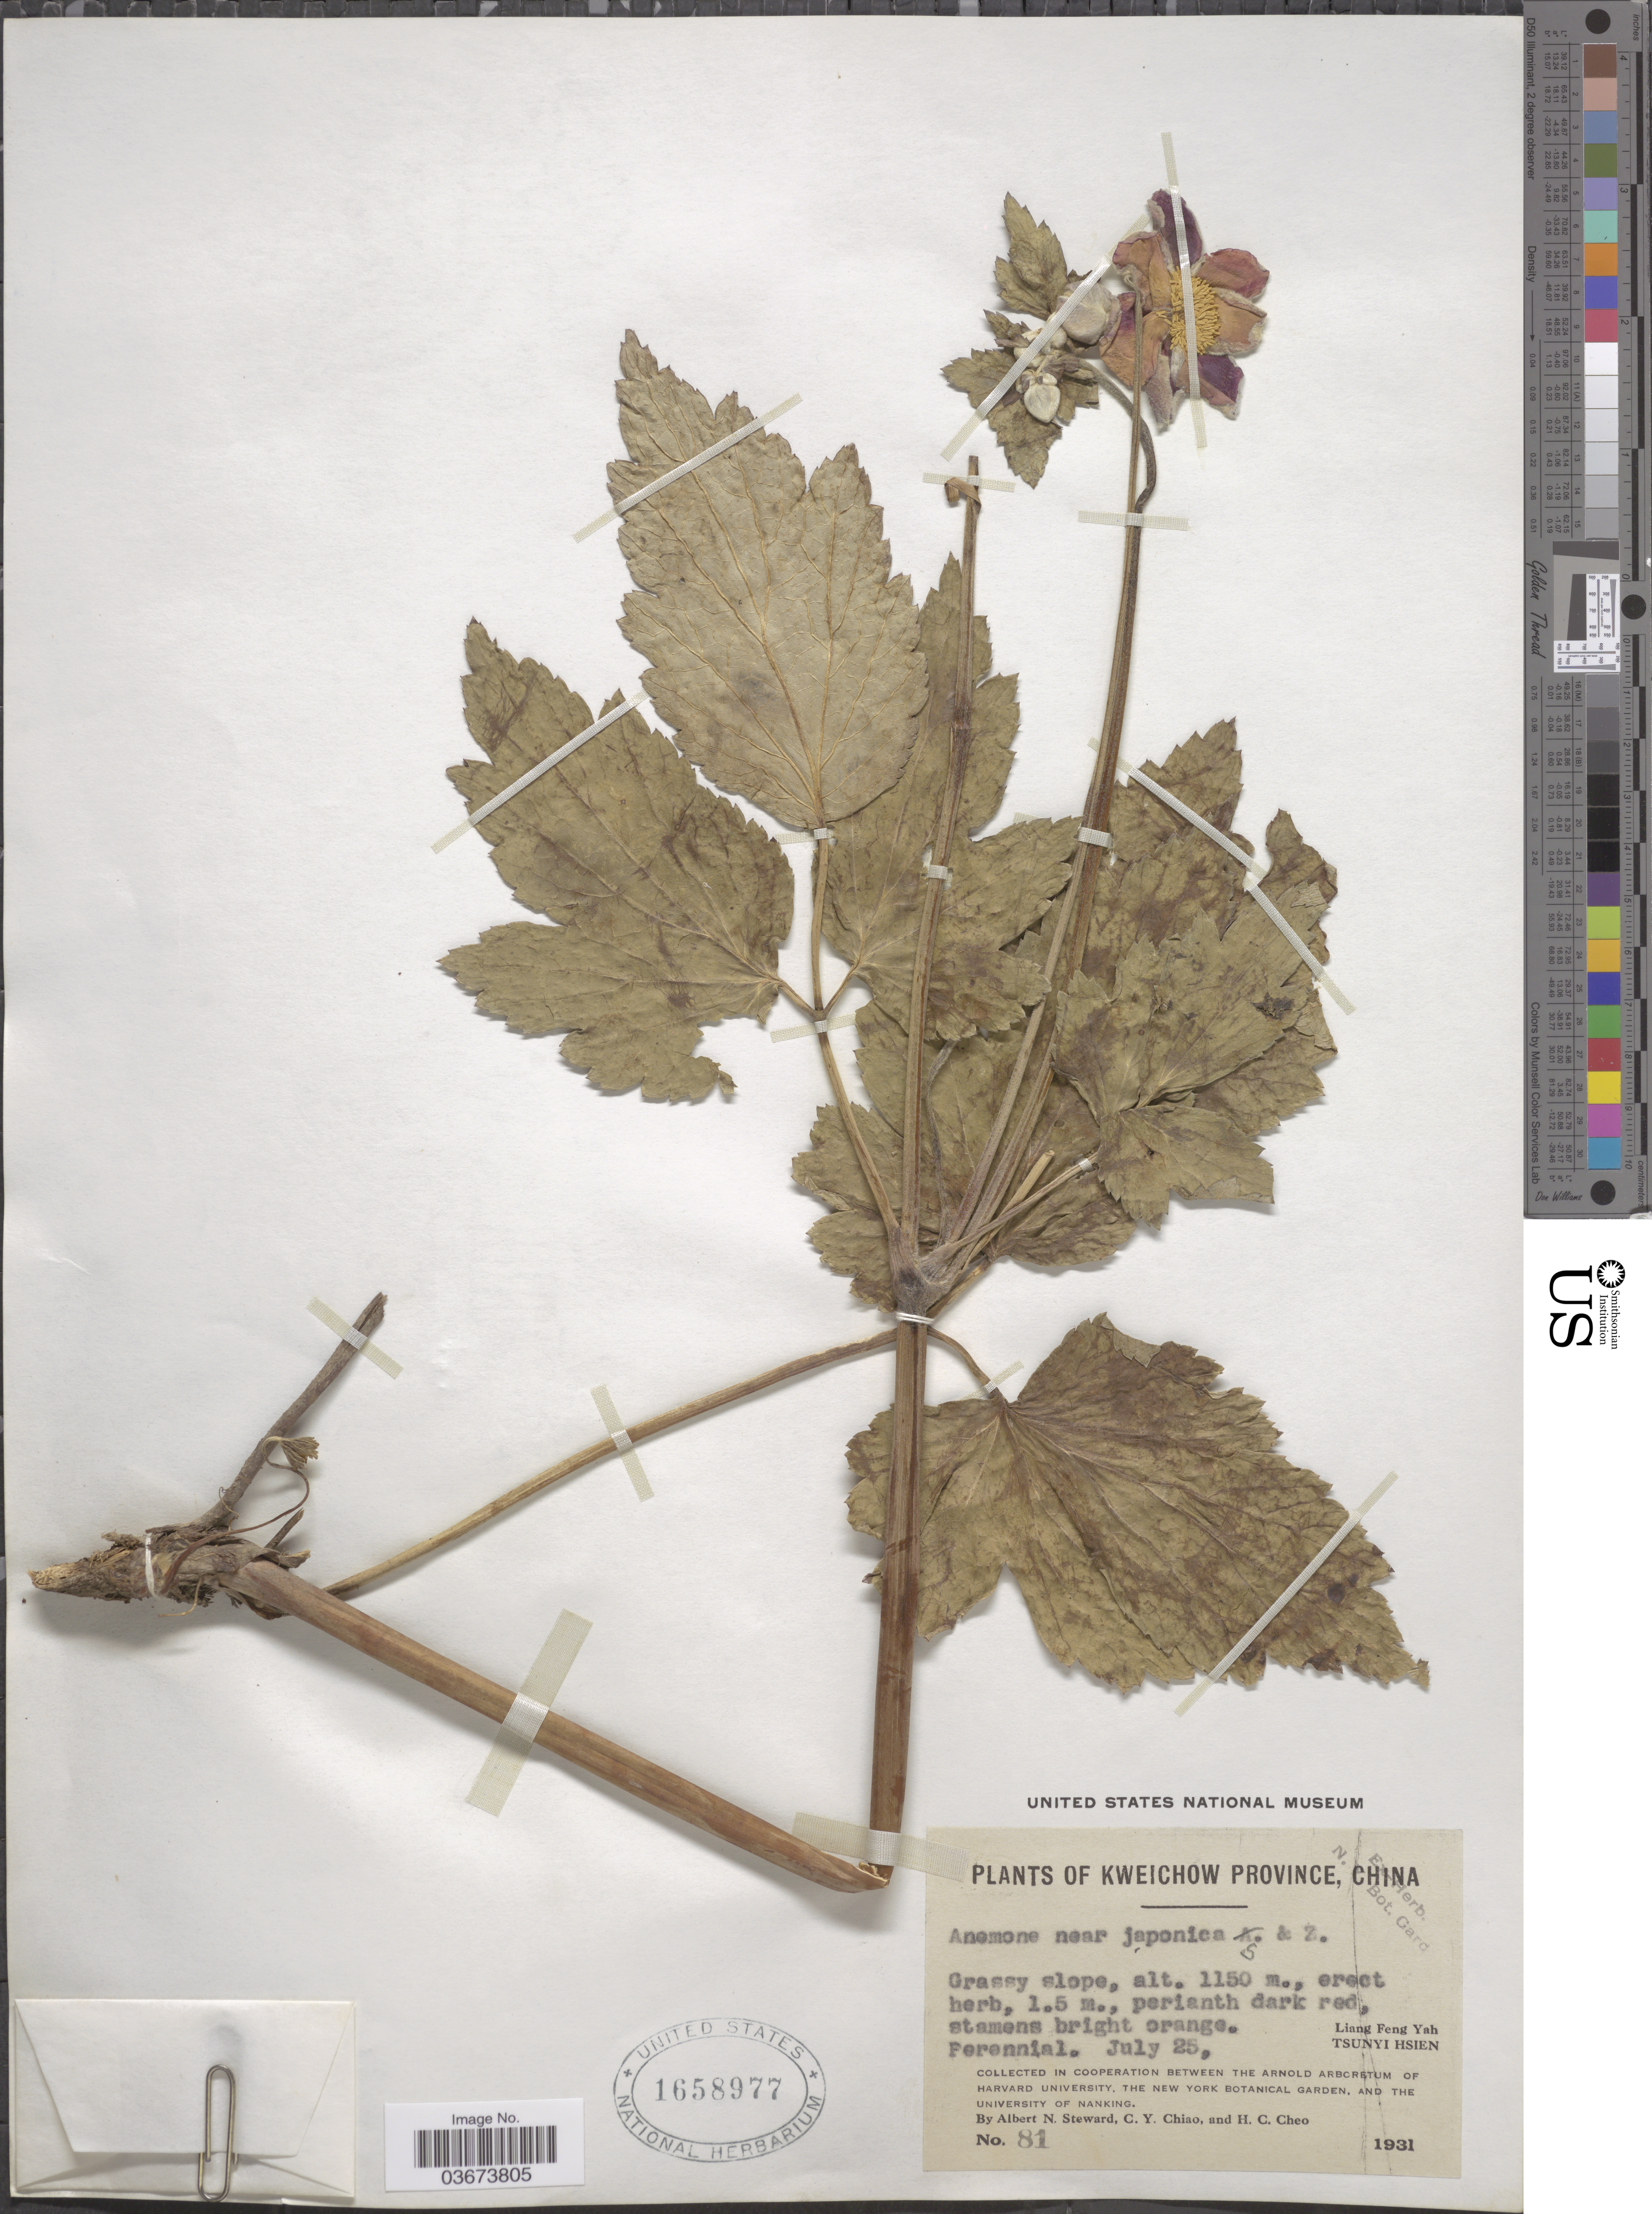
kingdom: Plantae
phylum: Tracheophyta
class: Magnoliopsida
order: Ranunculales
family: Ranunculaceae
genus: Anemone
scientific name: Anemone japonica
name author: Houtt.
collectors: A. N. Steward, C. Y. Chiao & H. Cheo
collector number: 81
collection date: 1931-07-25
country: China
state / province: Guizhou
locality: Kweichow Province. Liang Feng Yah. Tsunyi Hsien.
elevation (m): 1150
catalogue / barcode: US 1658977